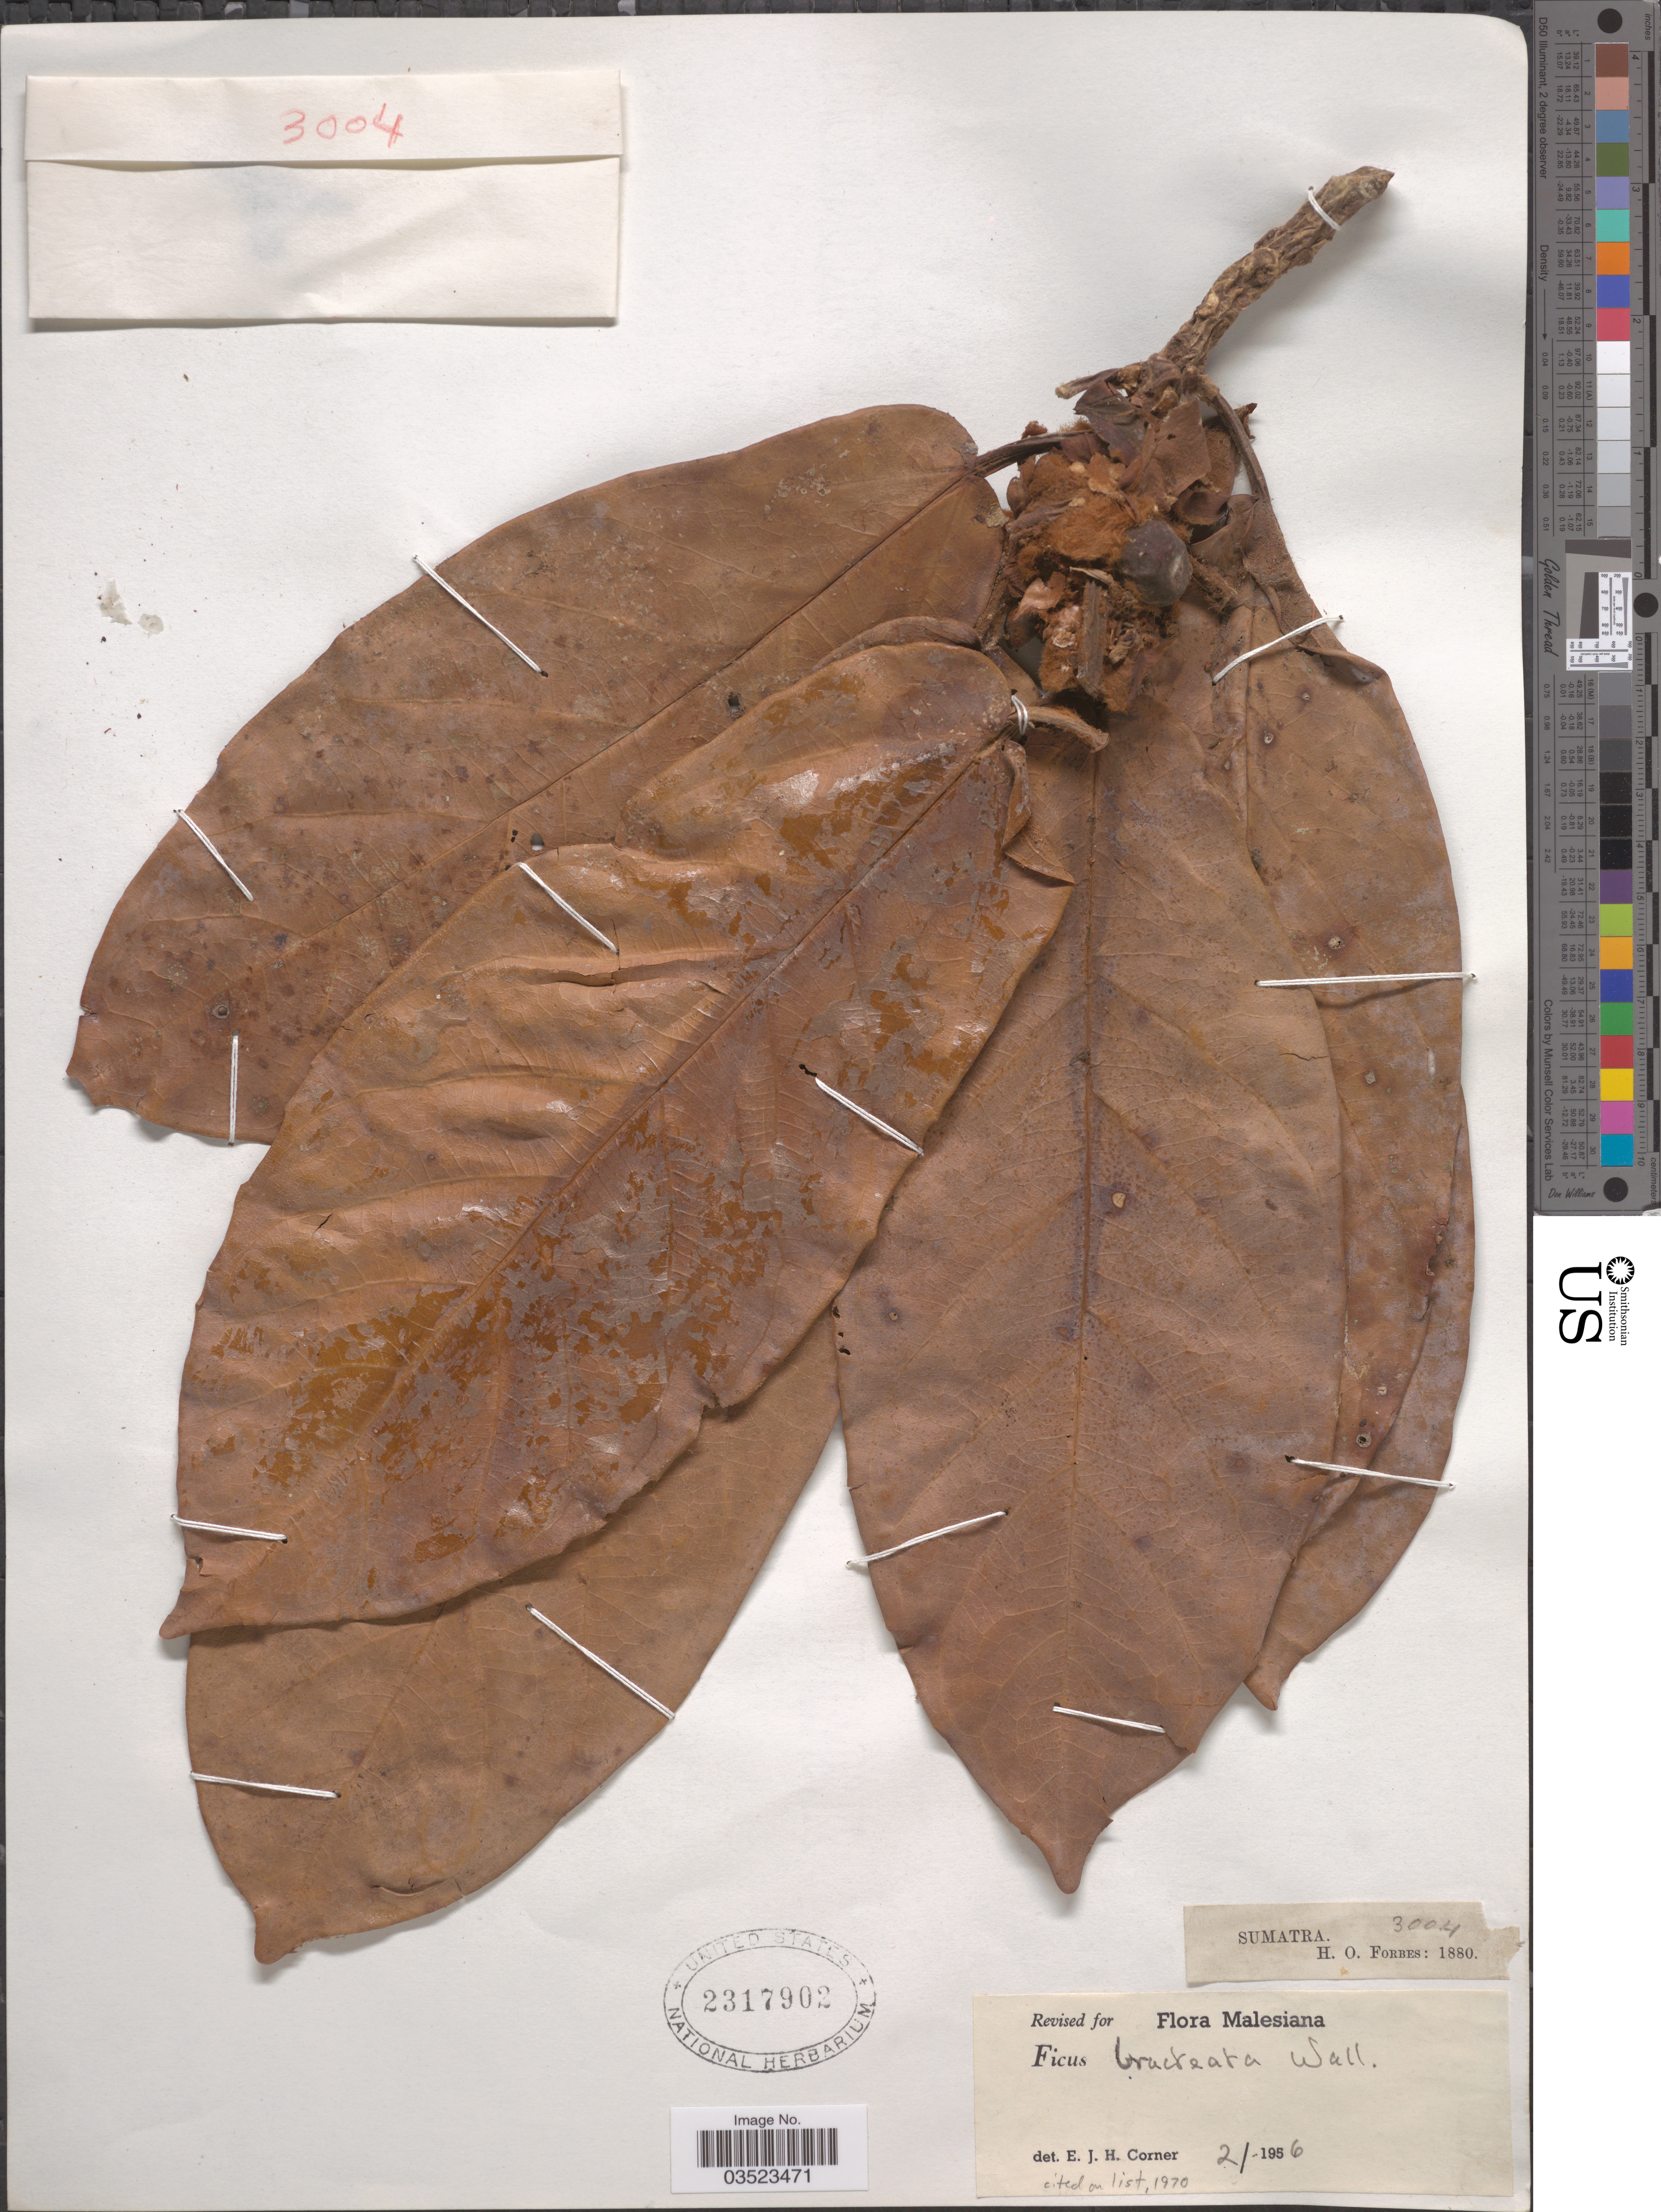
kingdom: Plantae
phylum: Tracheophyta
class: Magnoliopsida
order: Rosales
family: Moraceae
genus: Ficus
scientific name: Ficus bracteata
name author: (Miq.) Wall. ex Miq.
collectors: H. O. Forbes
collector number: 3004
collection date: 1880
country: Indonesia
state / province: Sumatra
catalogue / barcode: US 2317902